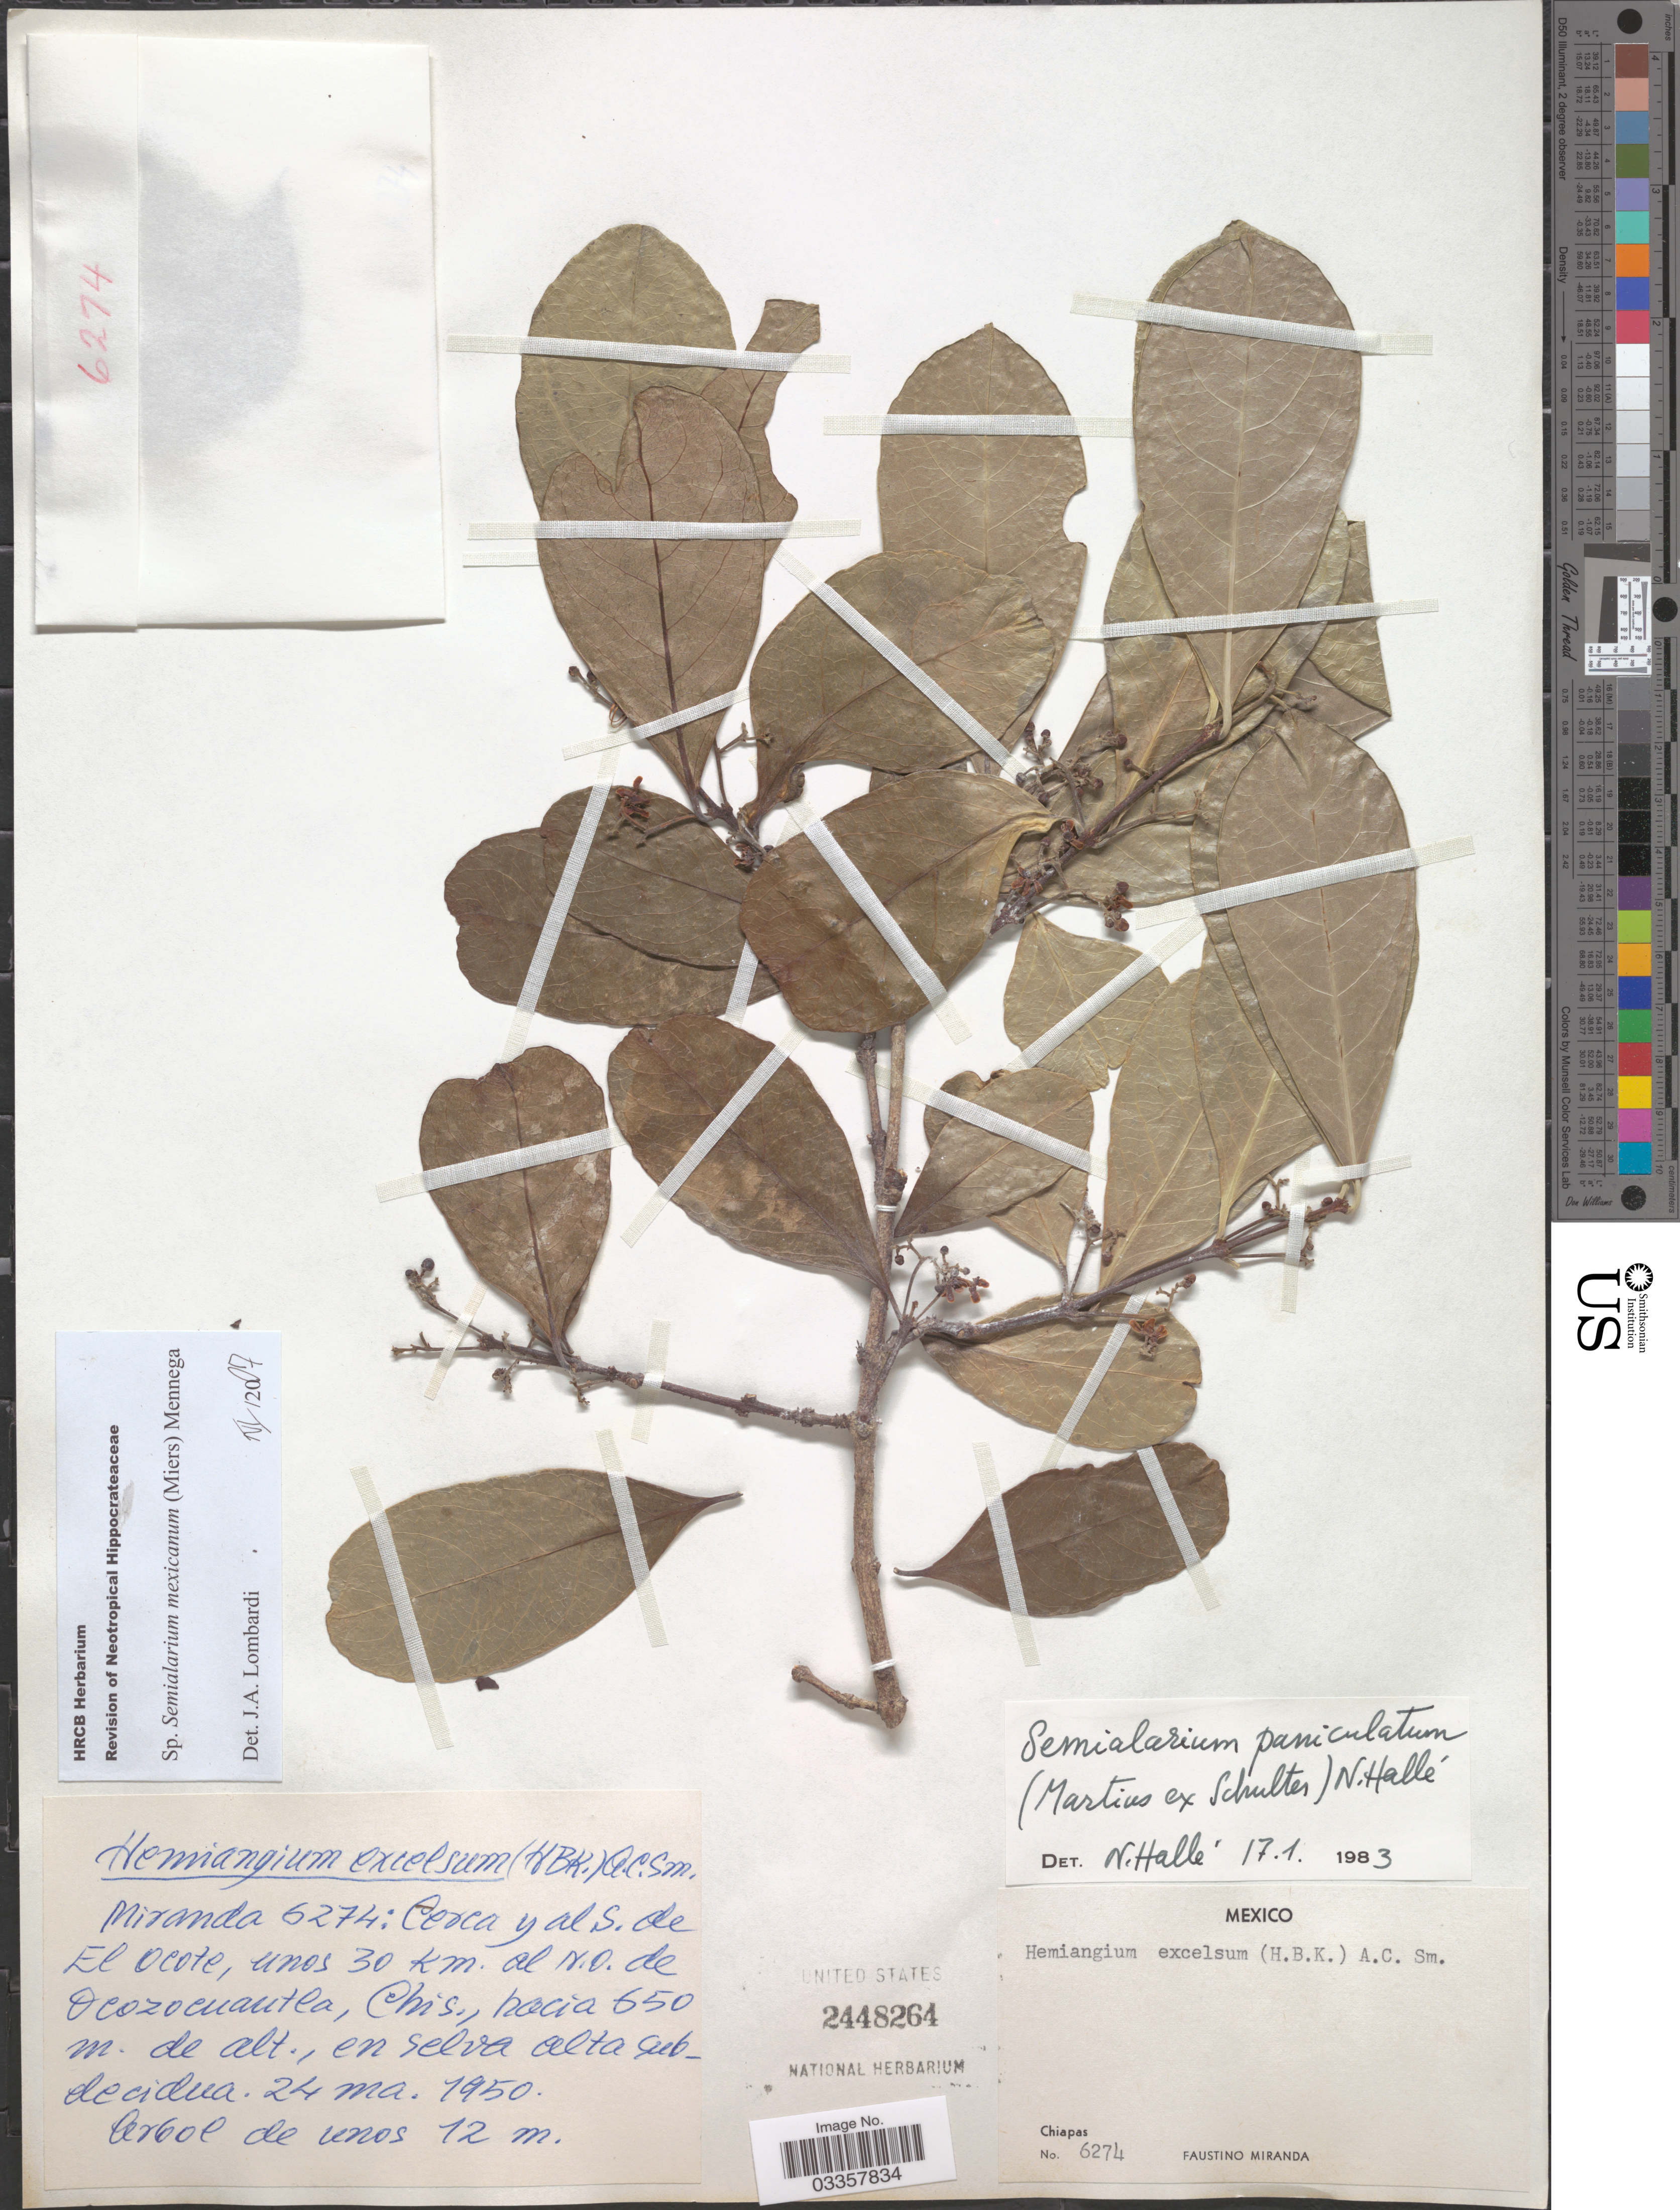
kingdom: Plantae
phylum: Tracheophyta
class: Magnoliopsida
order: Celastrales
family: Celastraceae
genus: Semialarium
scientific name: Semialarium mexicanum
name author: (Miers) Mennega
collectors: F. Miranda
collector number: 6274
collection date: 1950-05-24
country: Mexico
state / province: Chiapas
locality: Cerca y al S. de El Ocote, unos 30 km. al N.O. de Ocozocoautla, Chis.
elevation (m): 650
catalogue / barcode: US 2448264